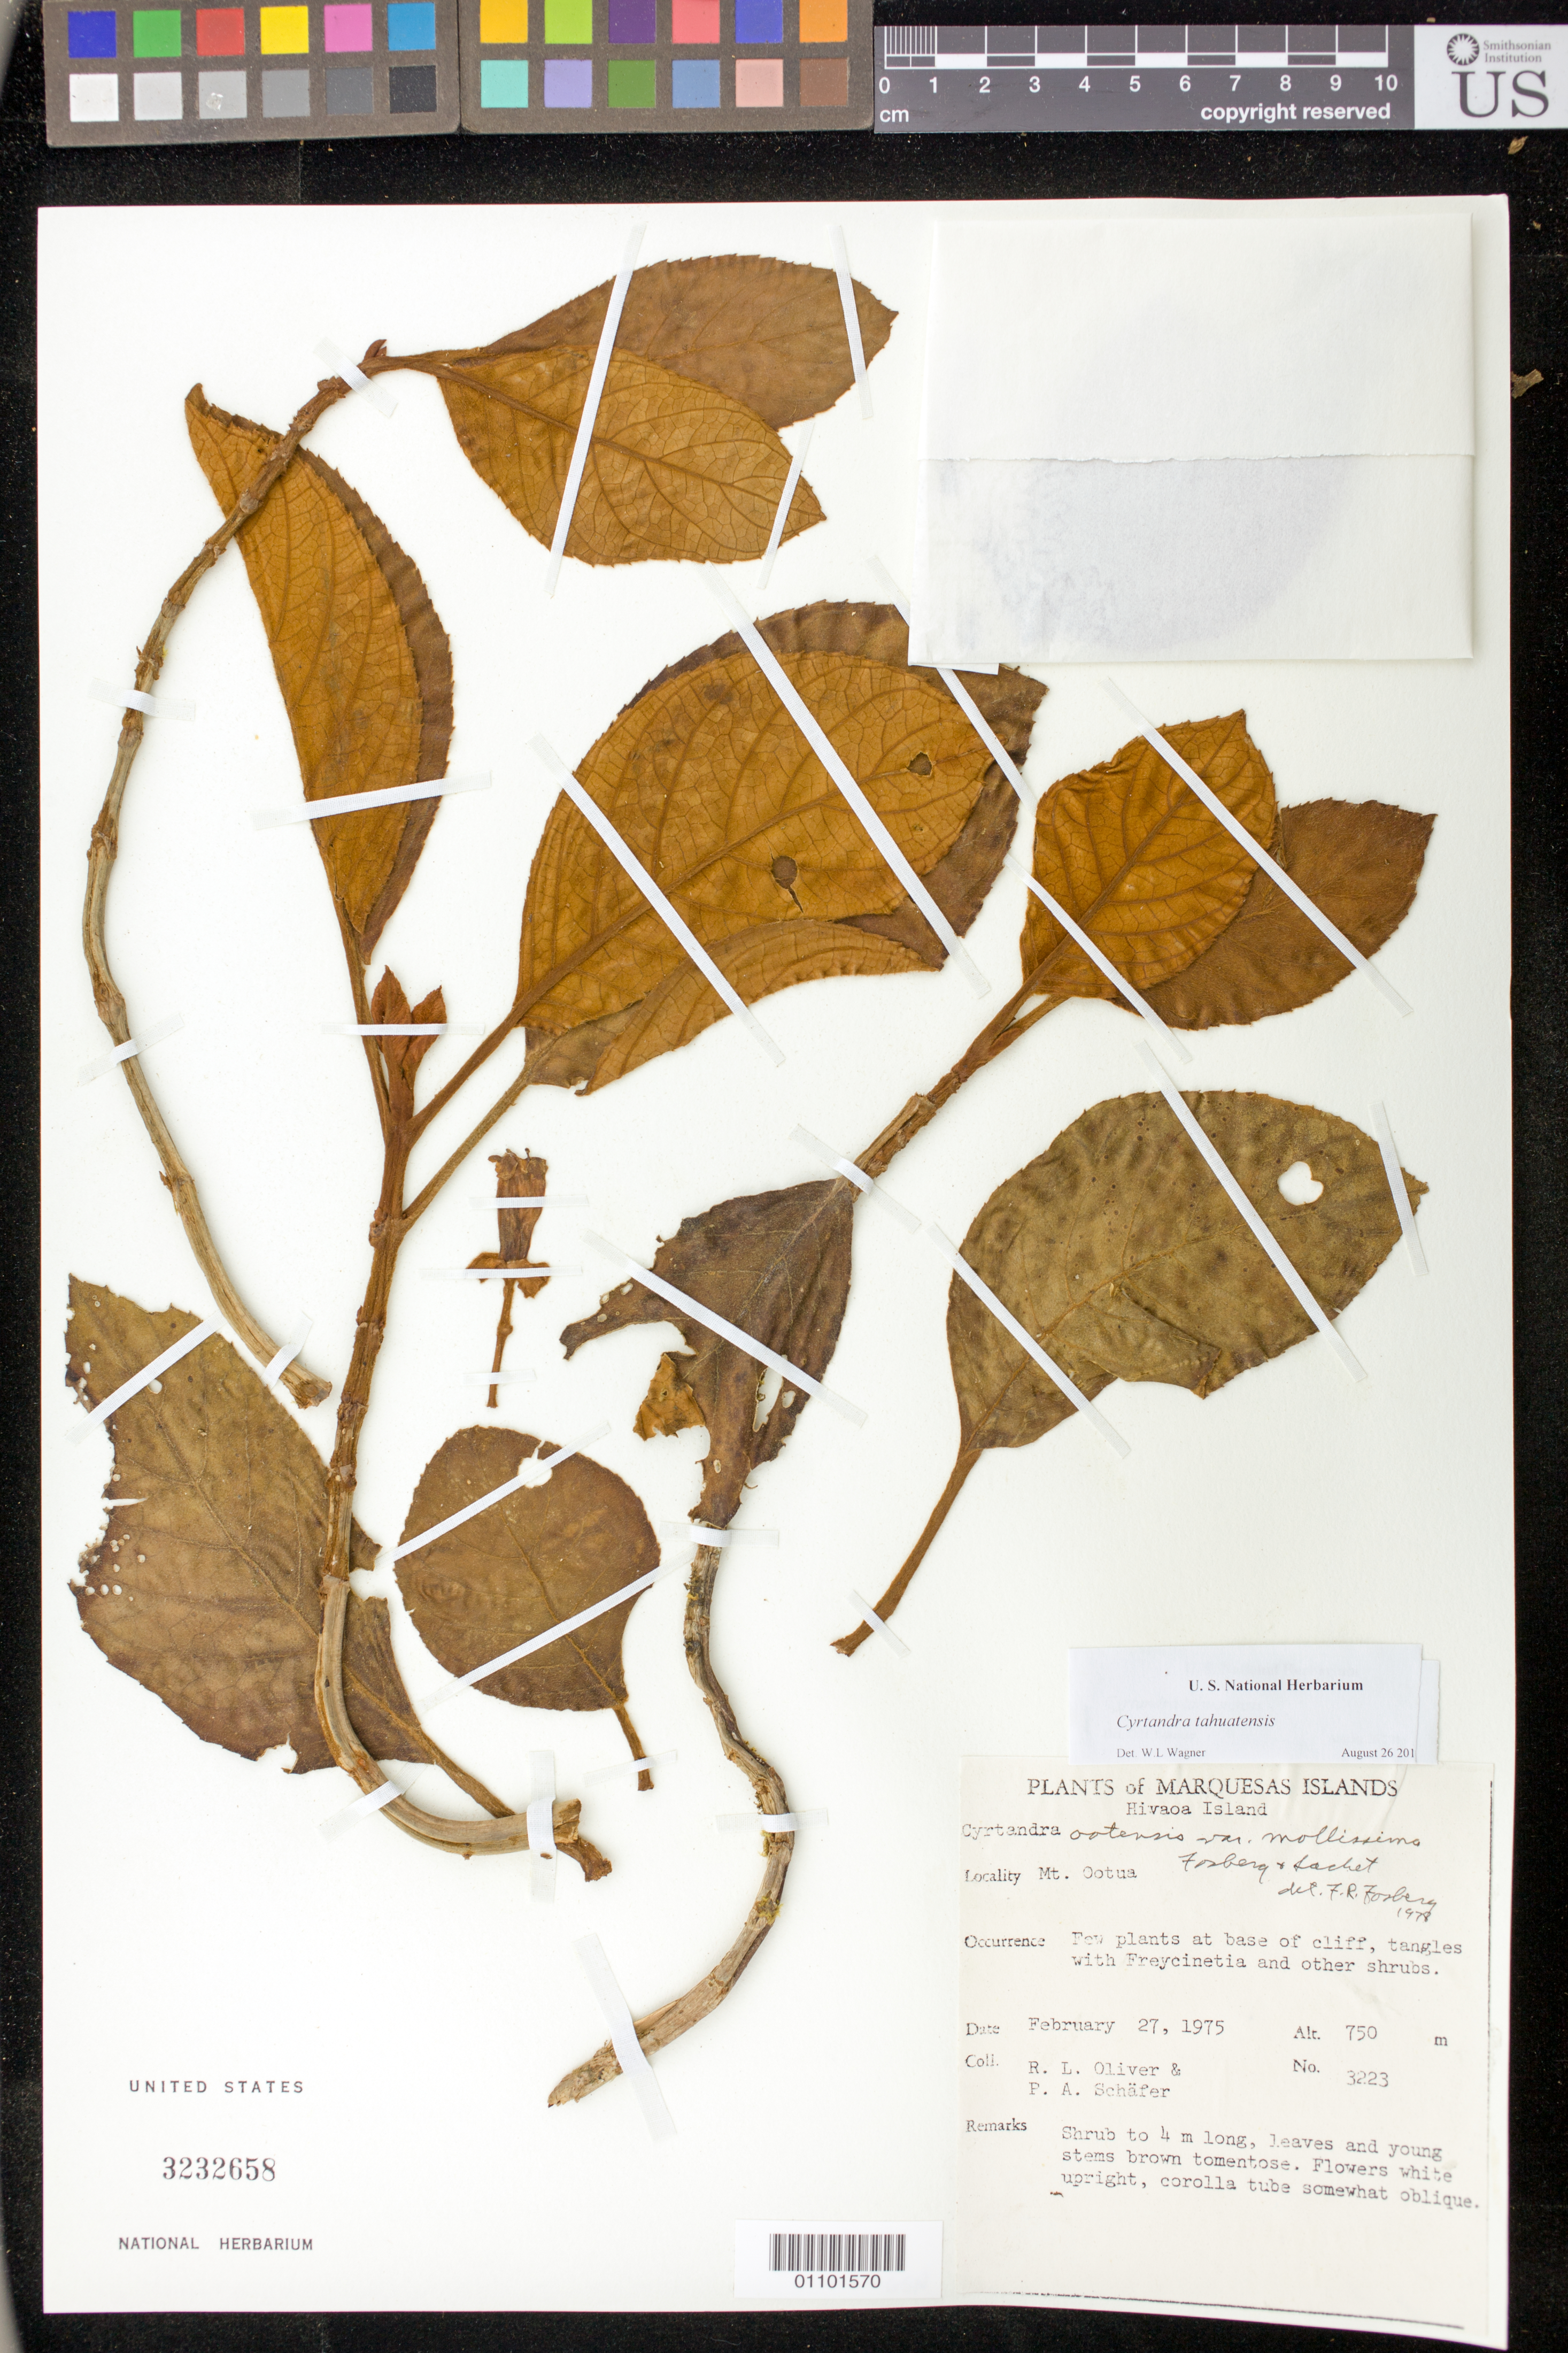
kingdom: Plantae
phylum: Tracheophyta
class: Magnoliopsida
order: Lamiales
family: Gesneriaceae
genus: Cyrtandra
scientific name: Cyrtandra tahuatensis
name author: Fosberg & Sachet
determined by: Wagner, W. L., (BOT), Smithsonian Institution - National Museum of Natural History (UNITED STATES)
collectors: R. L. Oliver & P. A. Schäfer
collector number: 3223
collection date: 1975-02-27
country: French Polynesia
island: Hiva Oa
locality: Mt. Ootua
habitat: Two plants at base of cliff, tangles with Freycinetia and other shrubs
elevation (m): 750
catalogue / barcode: US 3232658